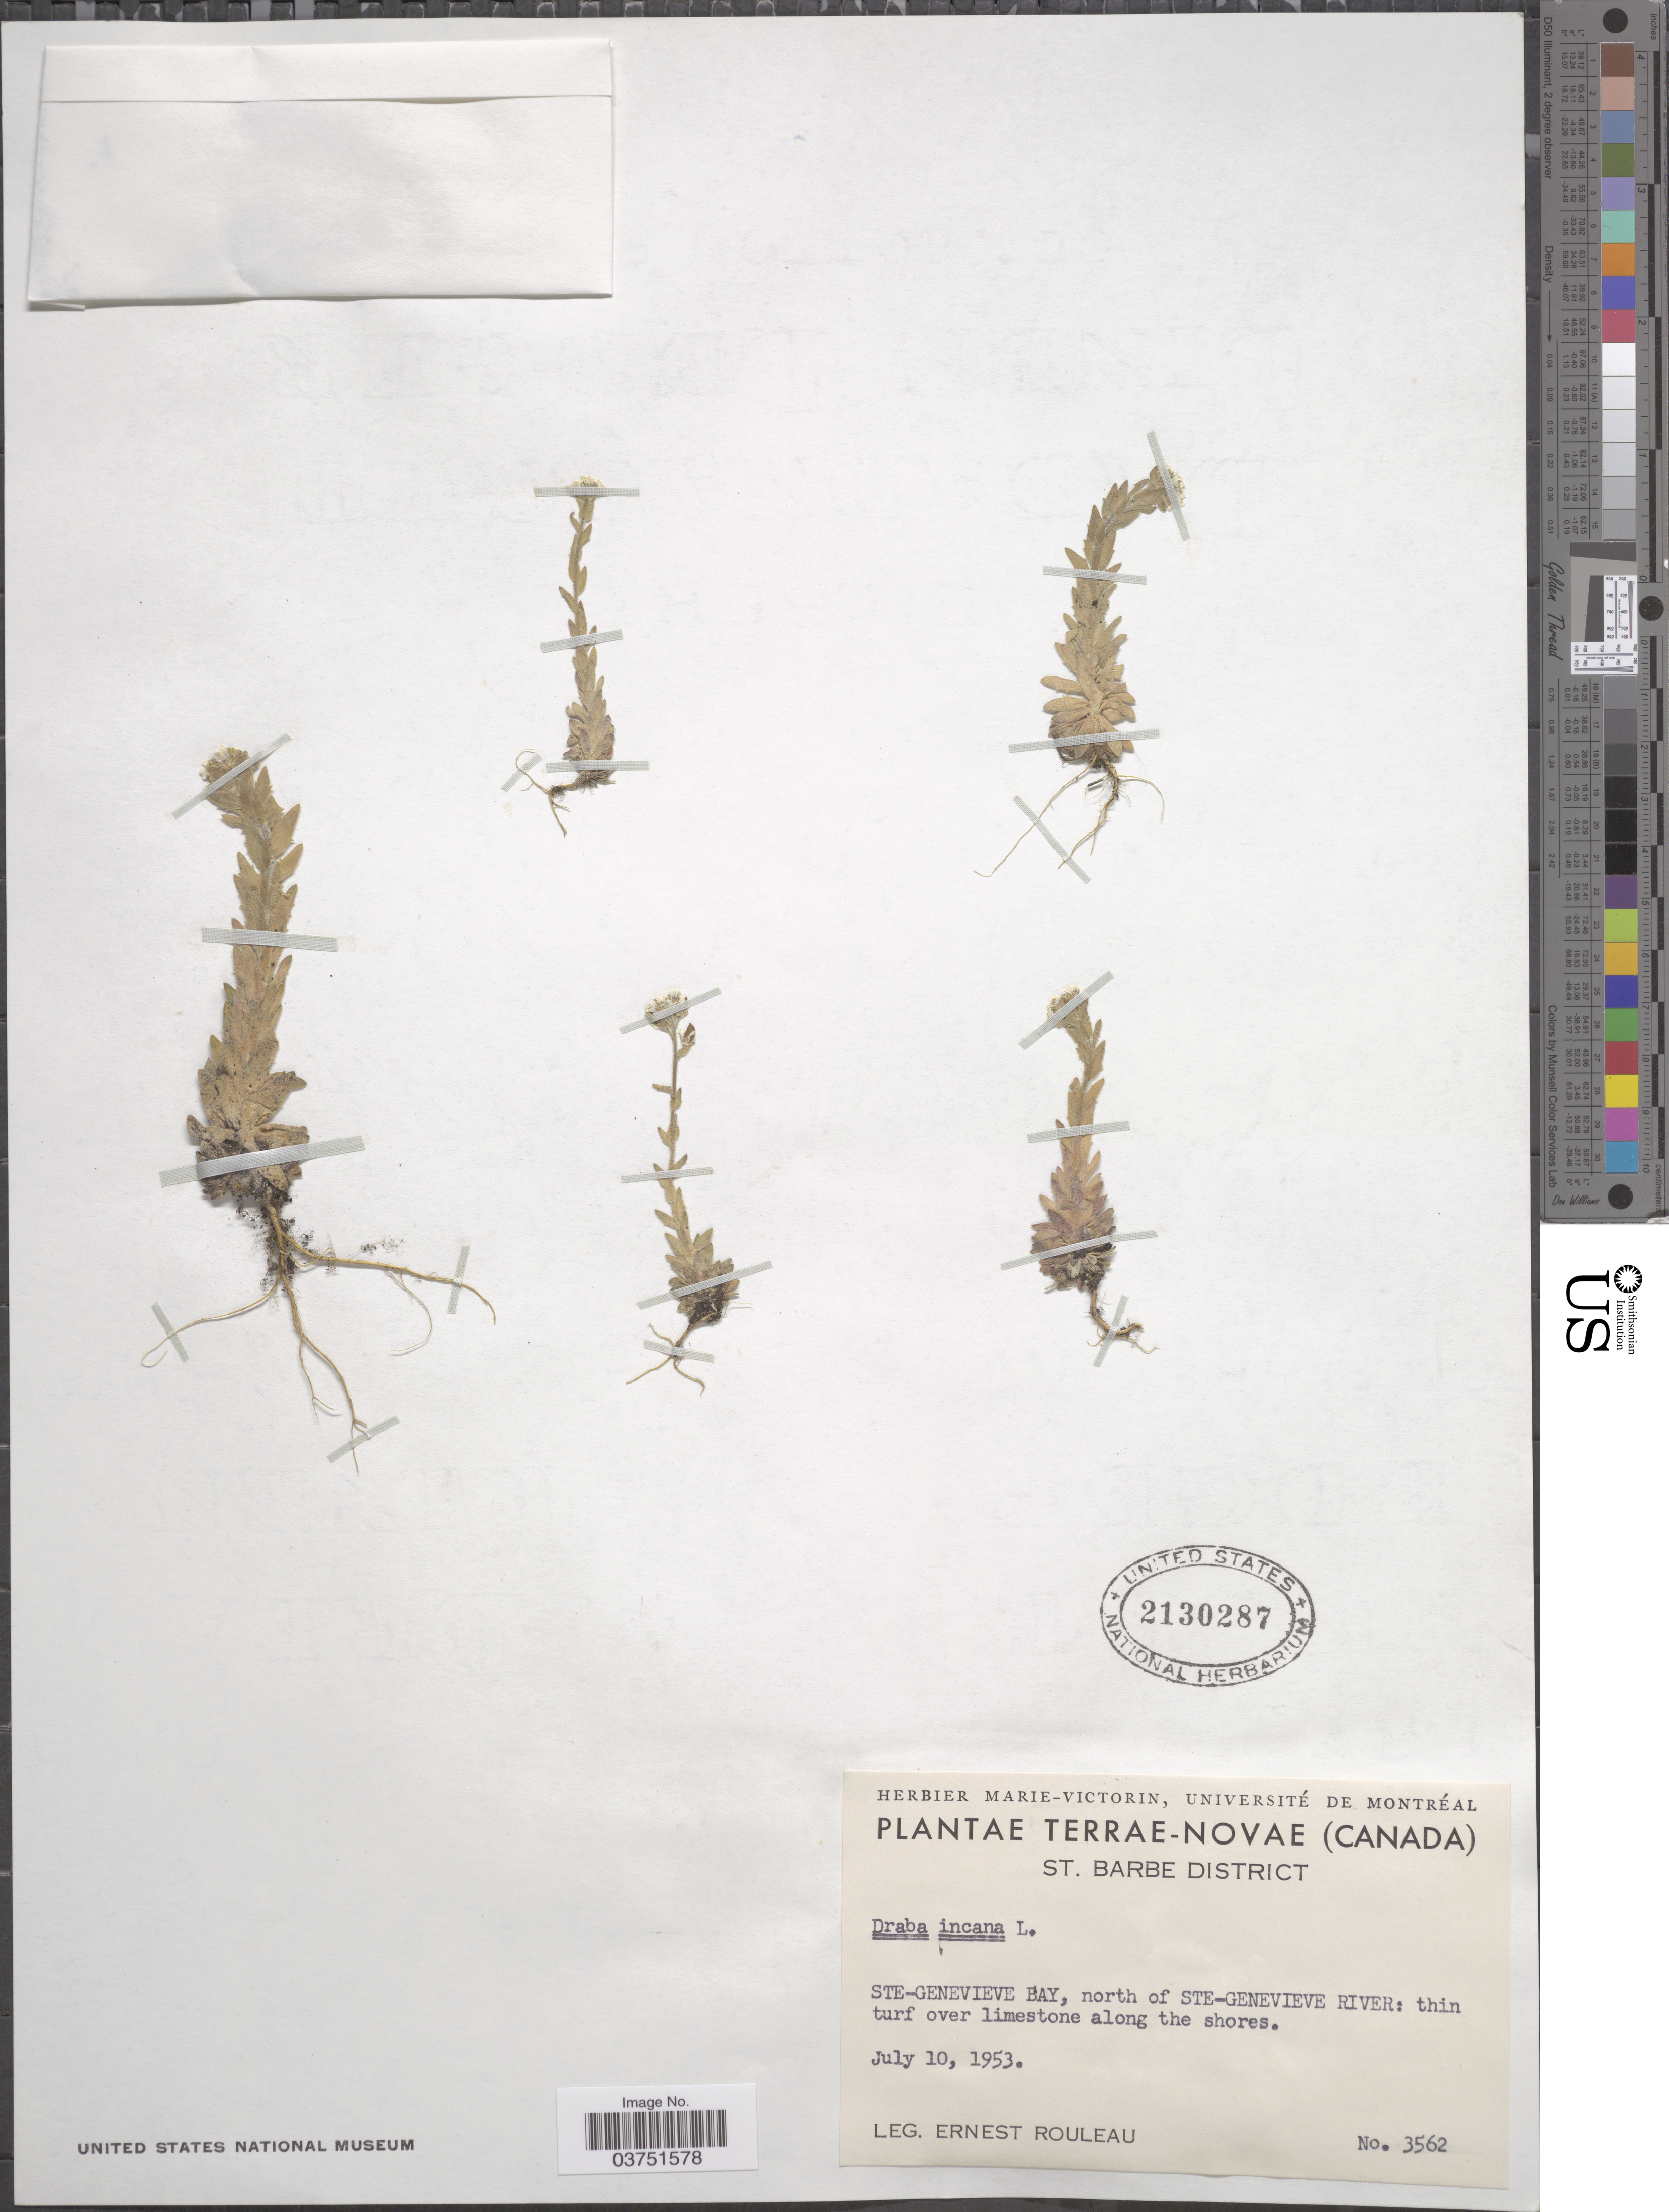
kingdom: Plantae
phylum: Tracheophyta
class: Magnoliopsida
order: Brassicales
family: Brassicaceae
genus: Draba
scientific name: Draba incana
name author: L.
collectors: J. Rouleau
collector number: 3562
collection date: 1953-07-10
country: Canada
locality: Terrae-Novae. St. Barbe District. Ste-Genevieve Bay, north of Ste-Genevieve River: thin turf over limestone along the shores.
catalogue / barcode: US 2130287